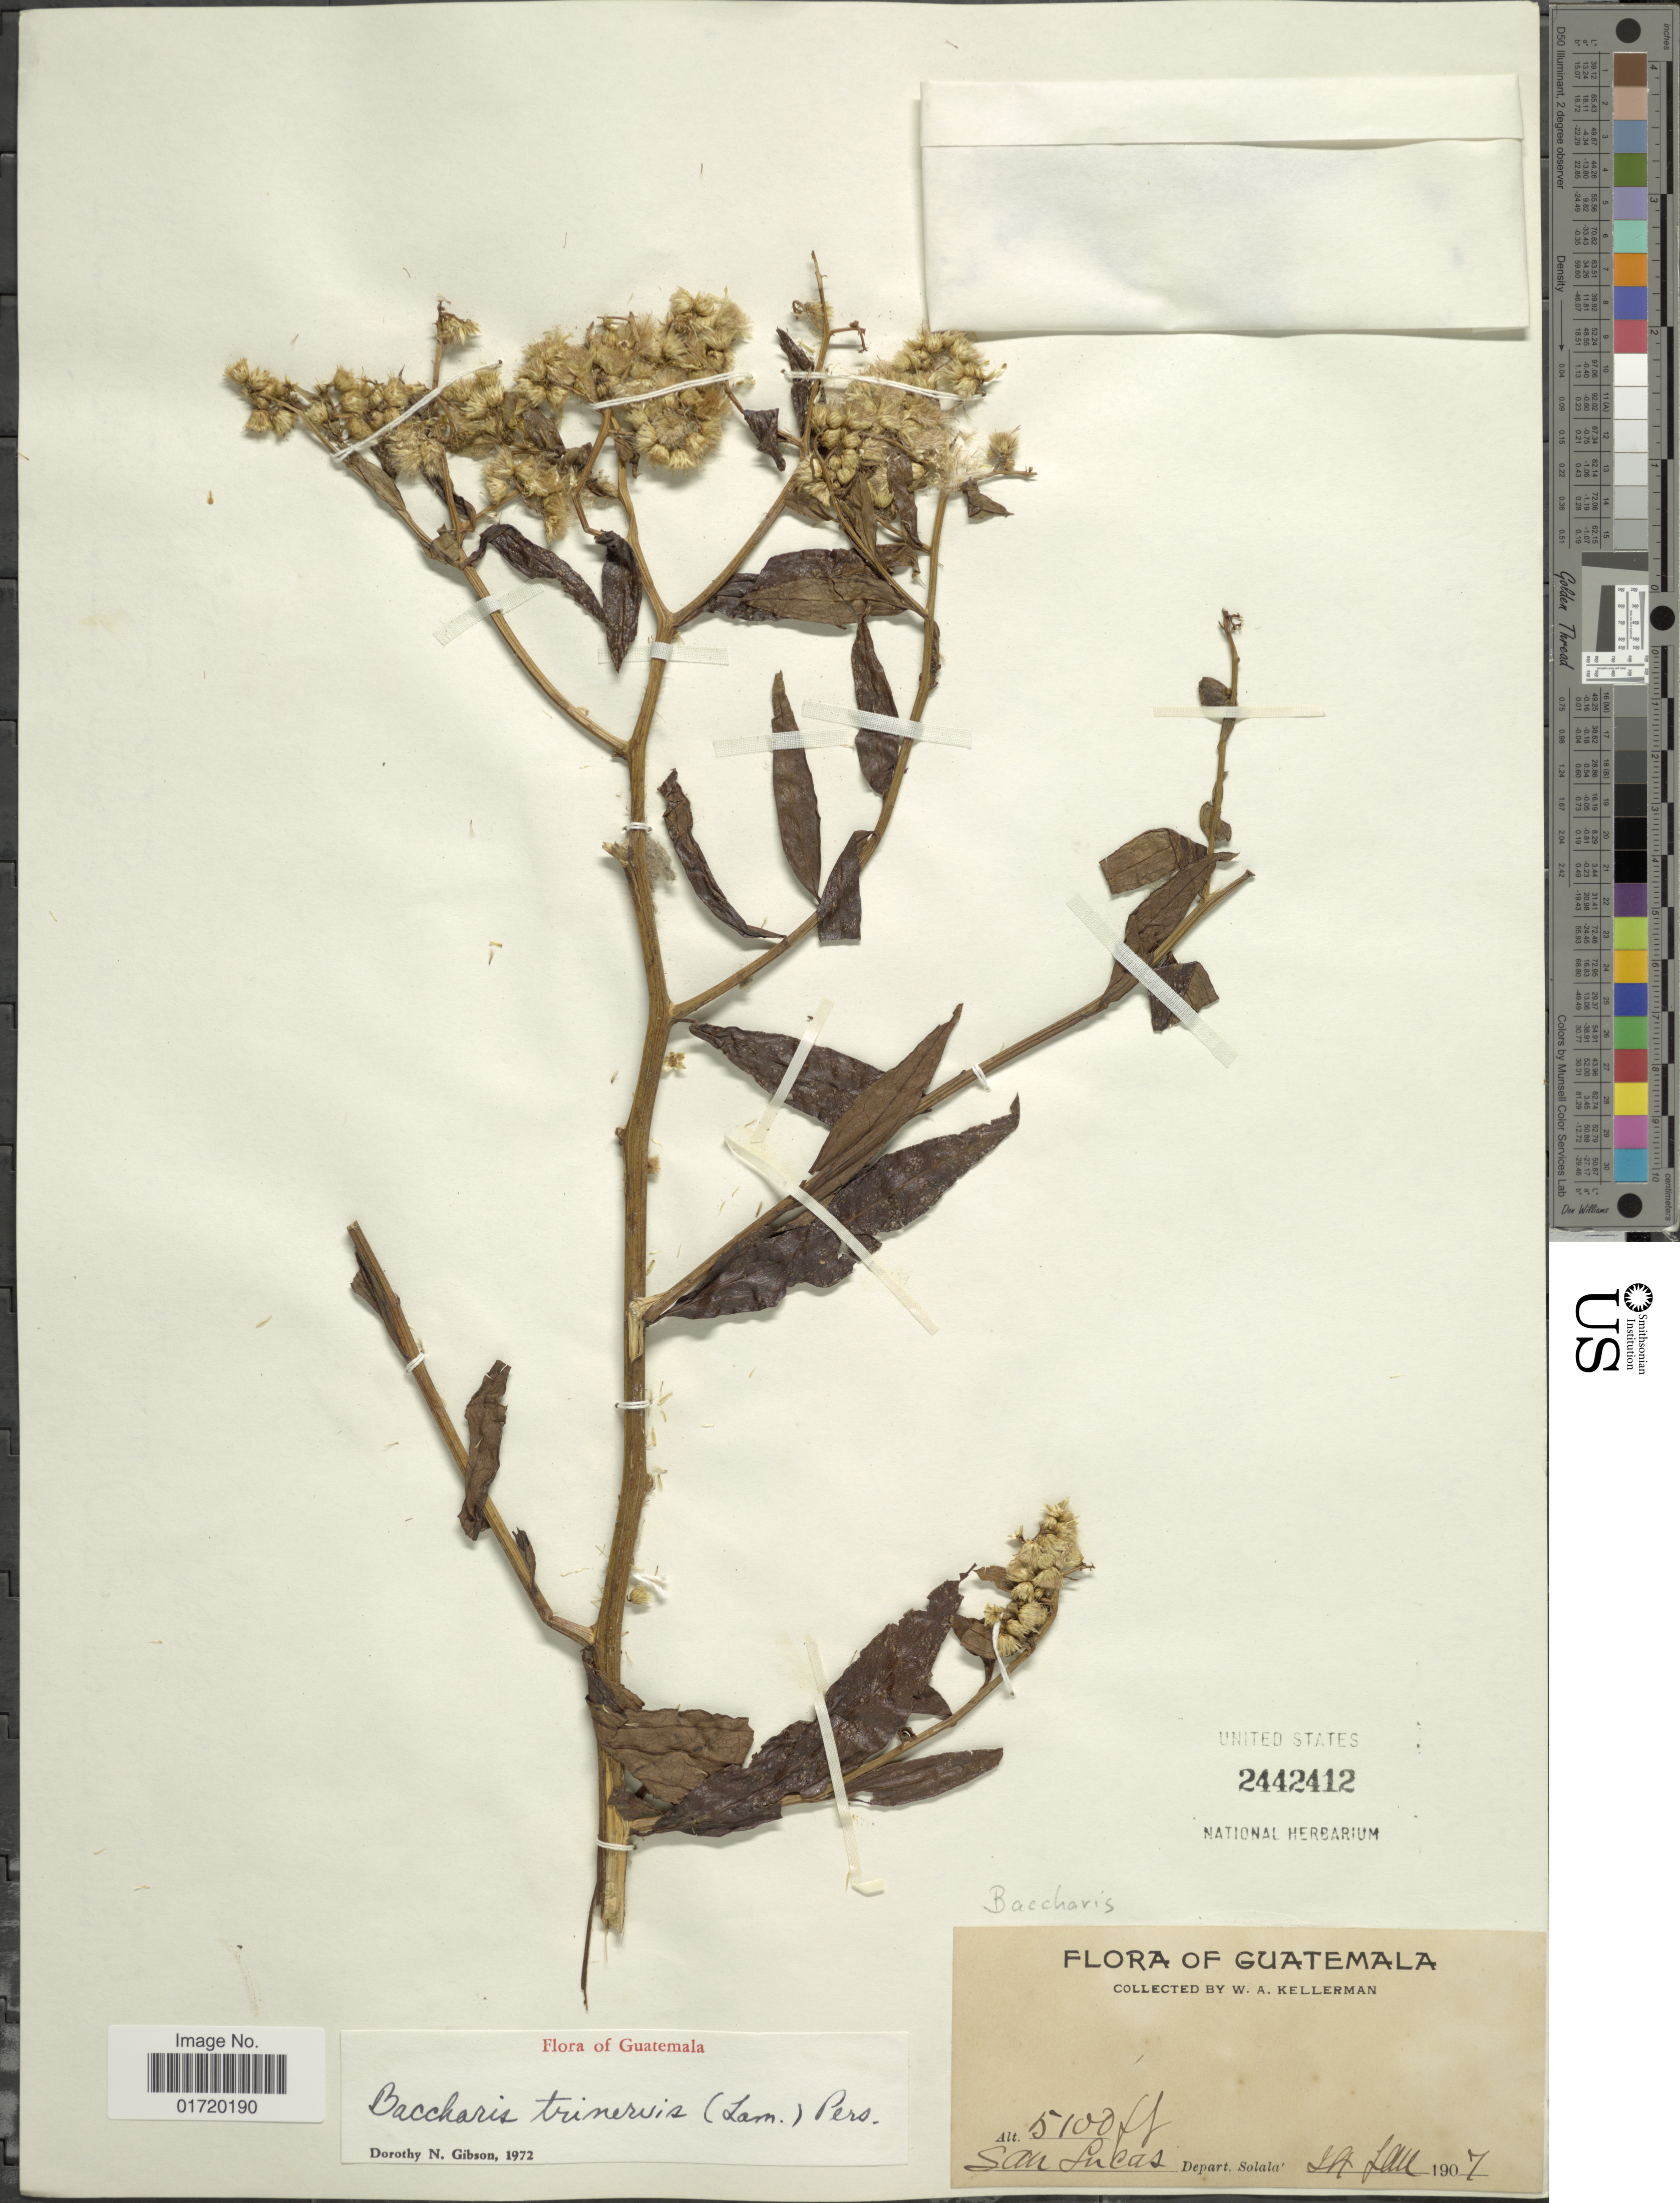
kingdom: Plantae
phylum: Tracheophyta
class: Magnoliopsida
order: Asterales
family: Asteraceae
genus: Baccharis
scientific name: Baccharis trinervis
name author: (Lam.) Pers.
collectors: W. Kellerman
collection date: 1907-01-24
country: Guatemala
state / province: Sololá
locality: San Lucas, Depart. Solala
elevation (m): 1554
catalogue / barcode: US 2442412